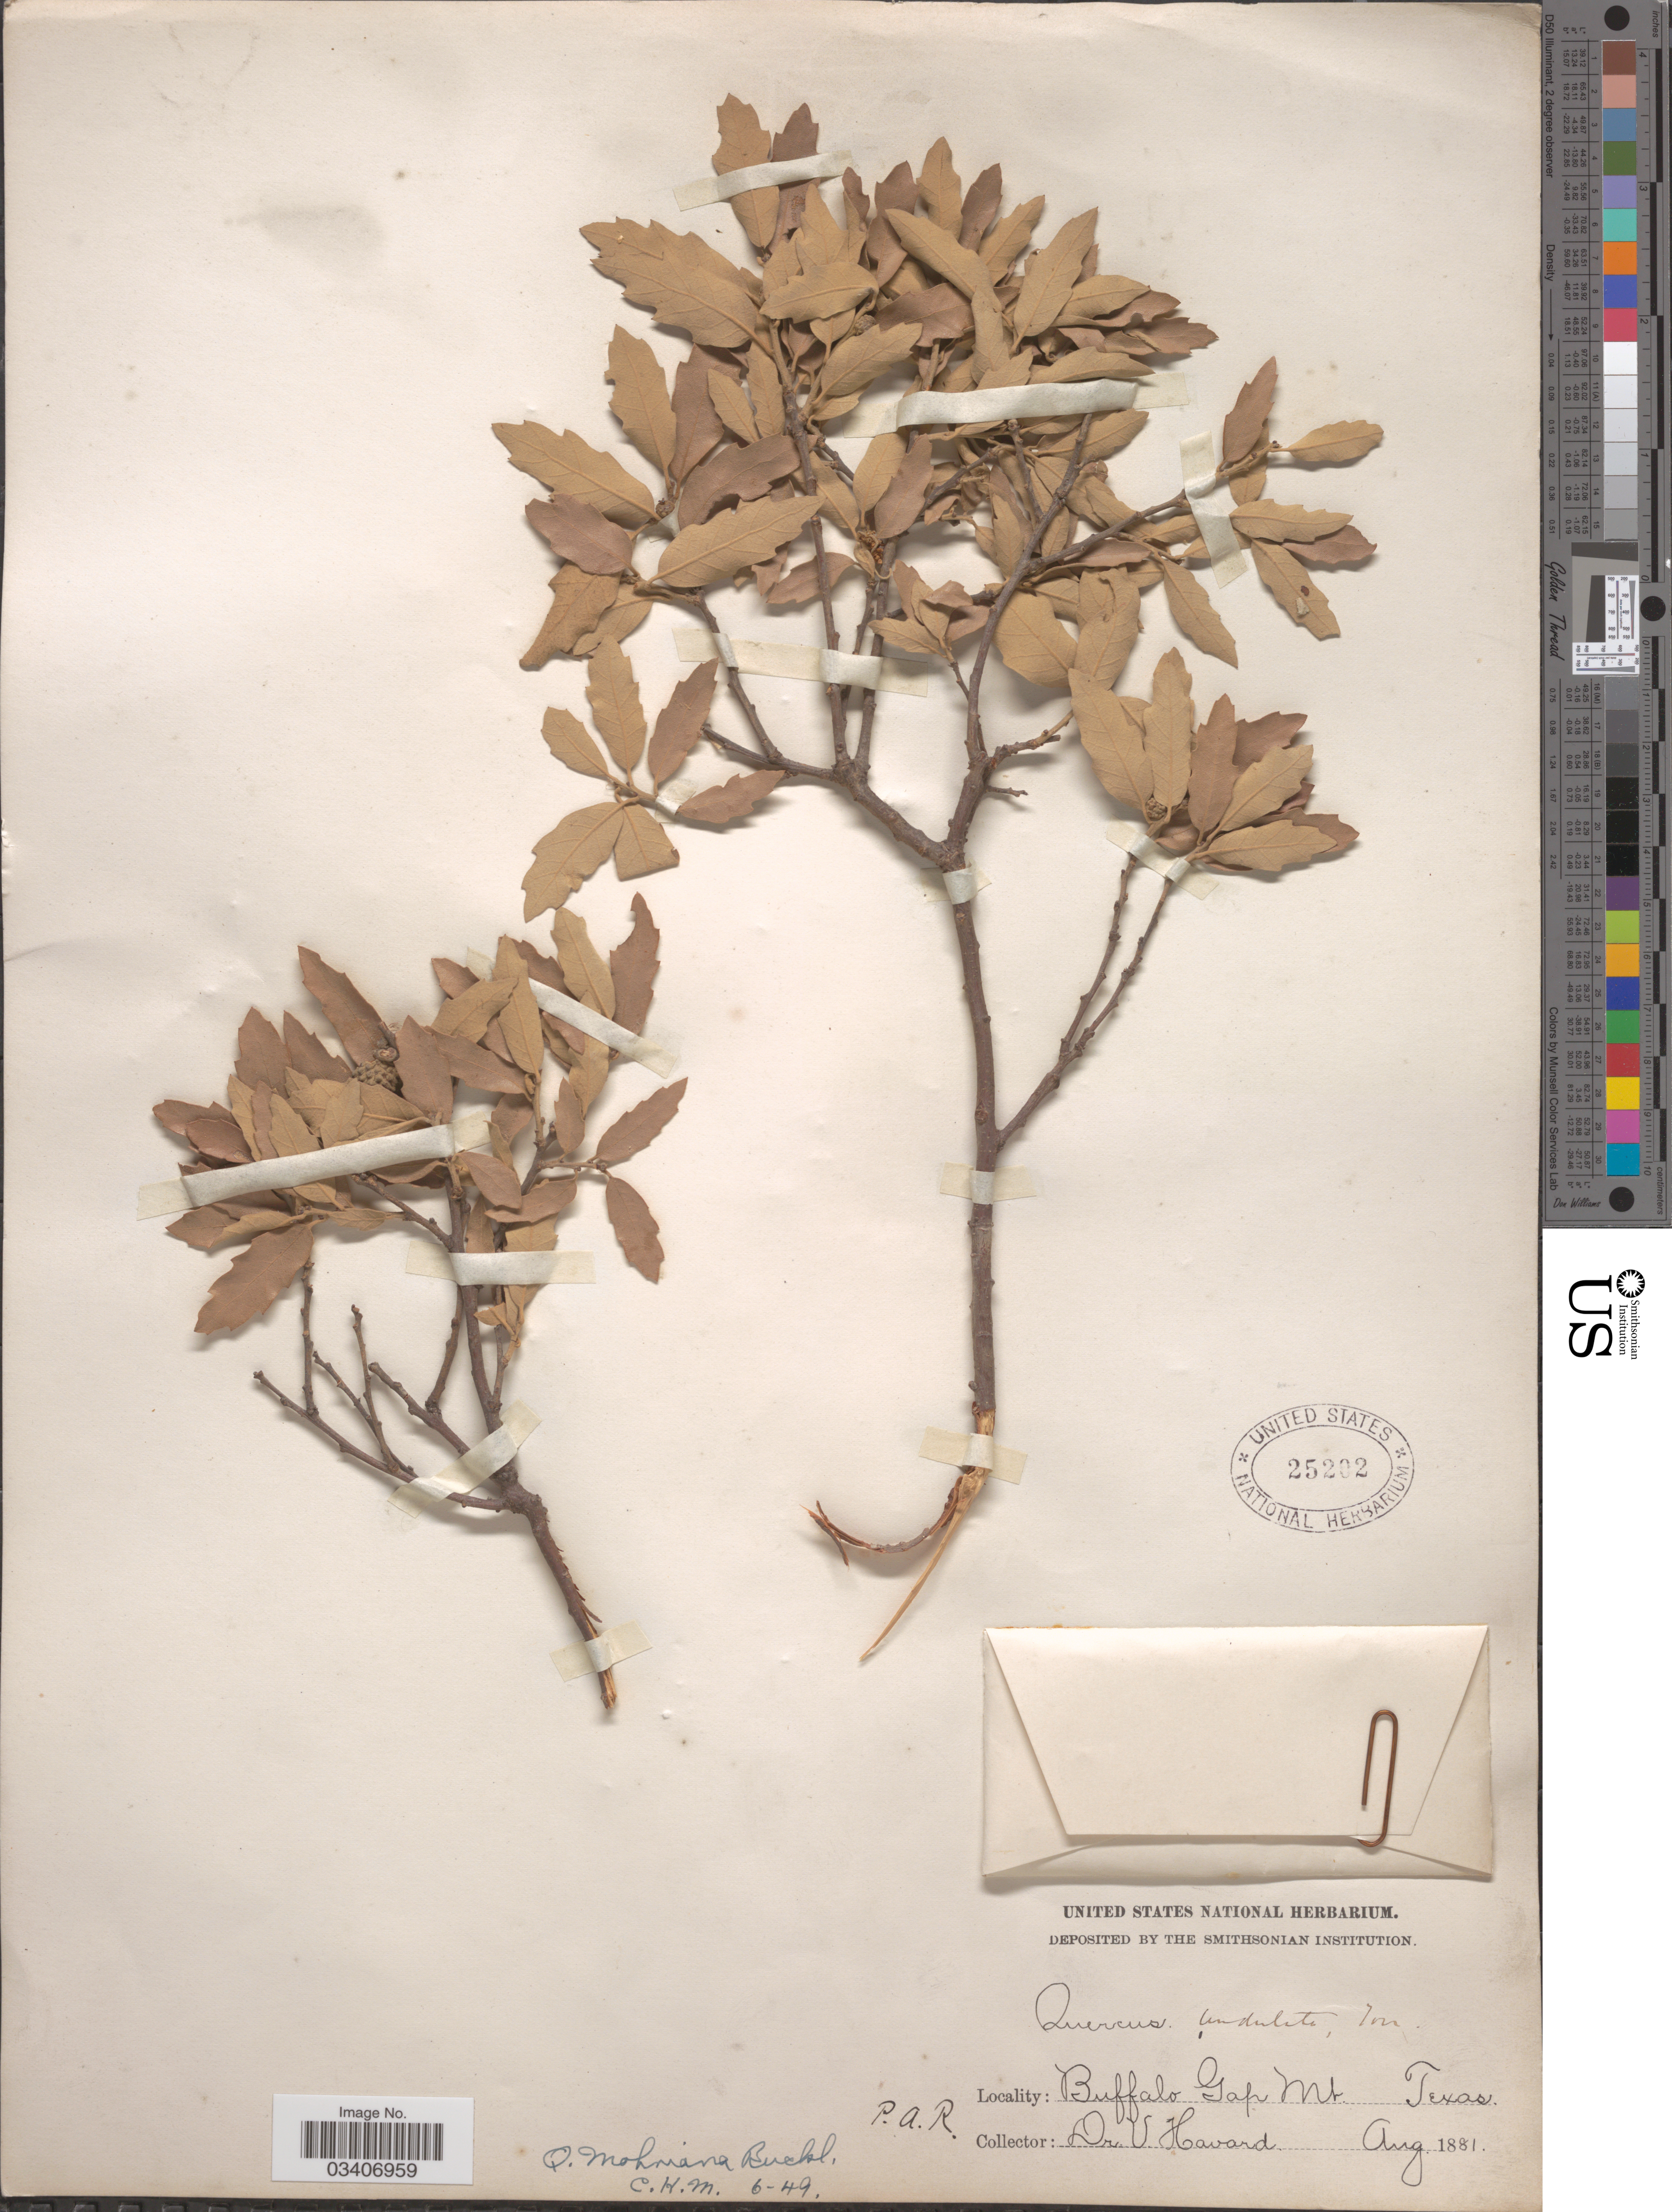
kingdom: Plantae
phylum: Tracheophyta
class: Magnoliopsida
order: Fagales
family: Fagaceae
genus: Quercus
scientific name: Quercus mohriana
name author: Buckley ex Rydb.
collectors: V. Havard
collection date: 1881-08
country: United States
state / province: Texas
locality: Buffalo Gap Mt.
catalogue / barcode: US 25202